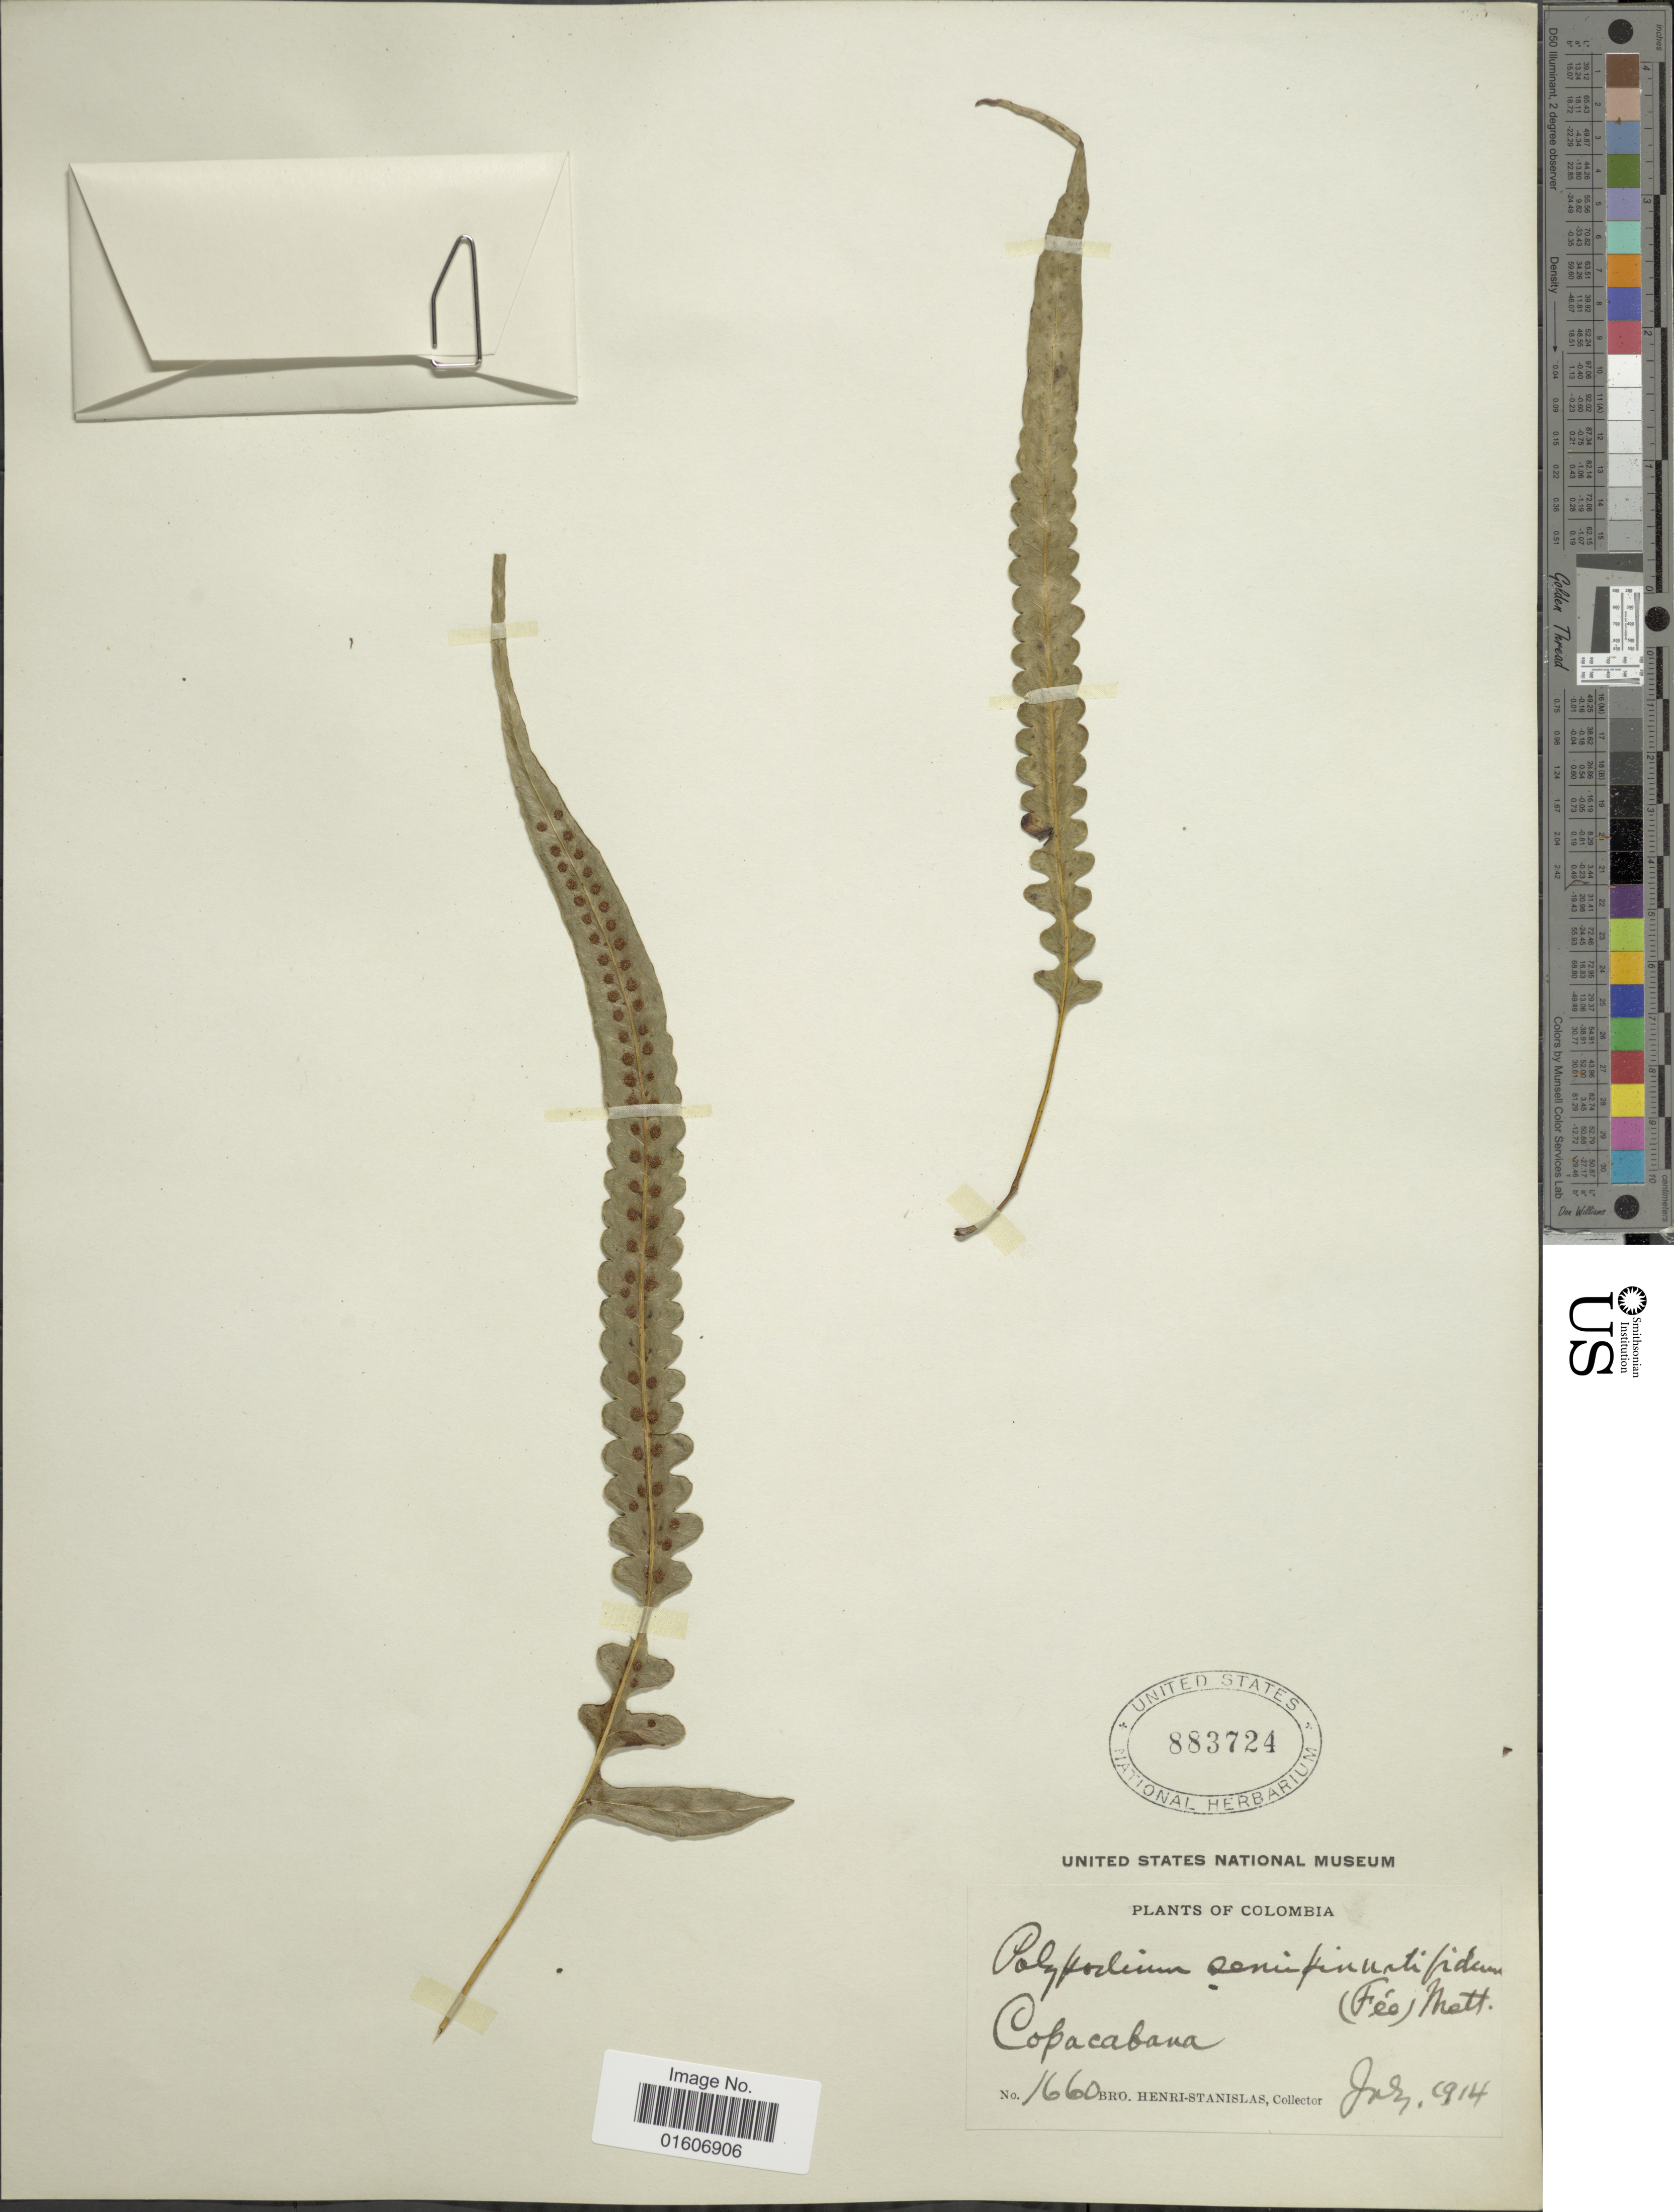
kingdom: Plantae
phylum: Tracheophyta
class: Polypodiopsida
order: Polypodiales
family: Polypodiaceae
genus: Serpocaulon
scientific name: Serpocaulon semipinnatifidum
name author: (Fée) A.R. Sm.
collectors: Henri-Stanislas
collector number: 1660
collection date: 1914-07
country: Colombia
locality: Copacabana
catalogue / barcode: US 883724